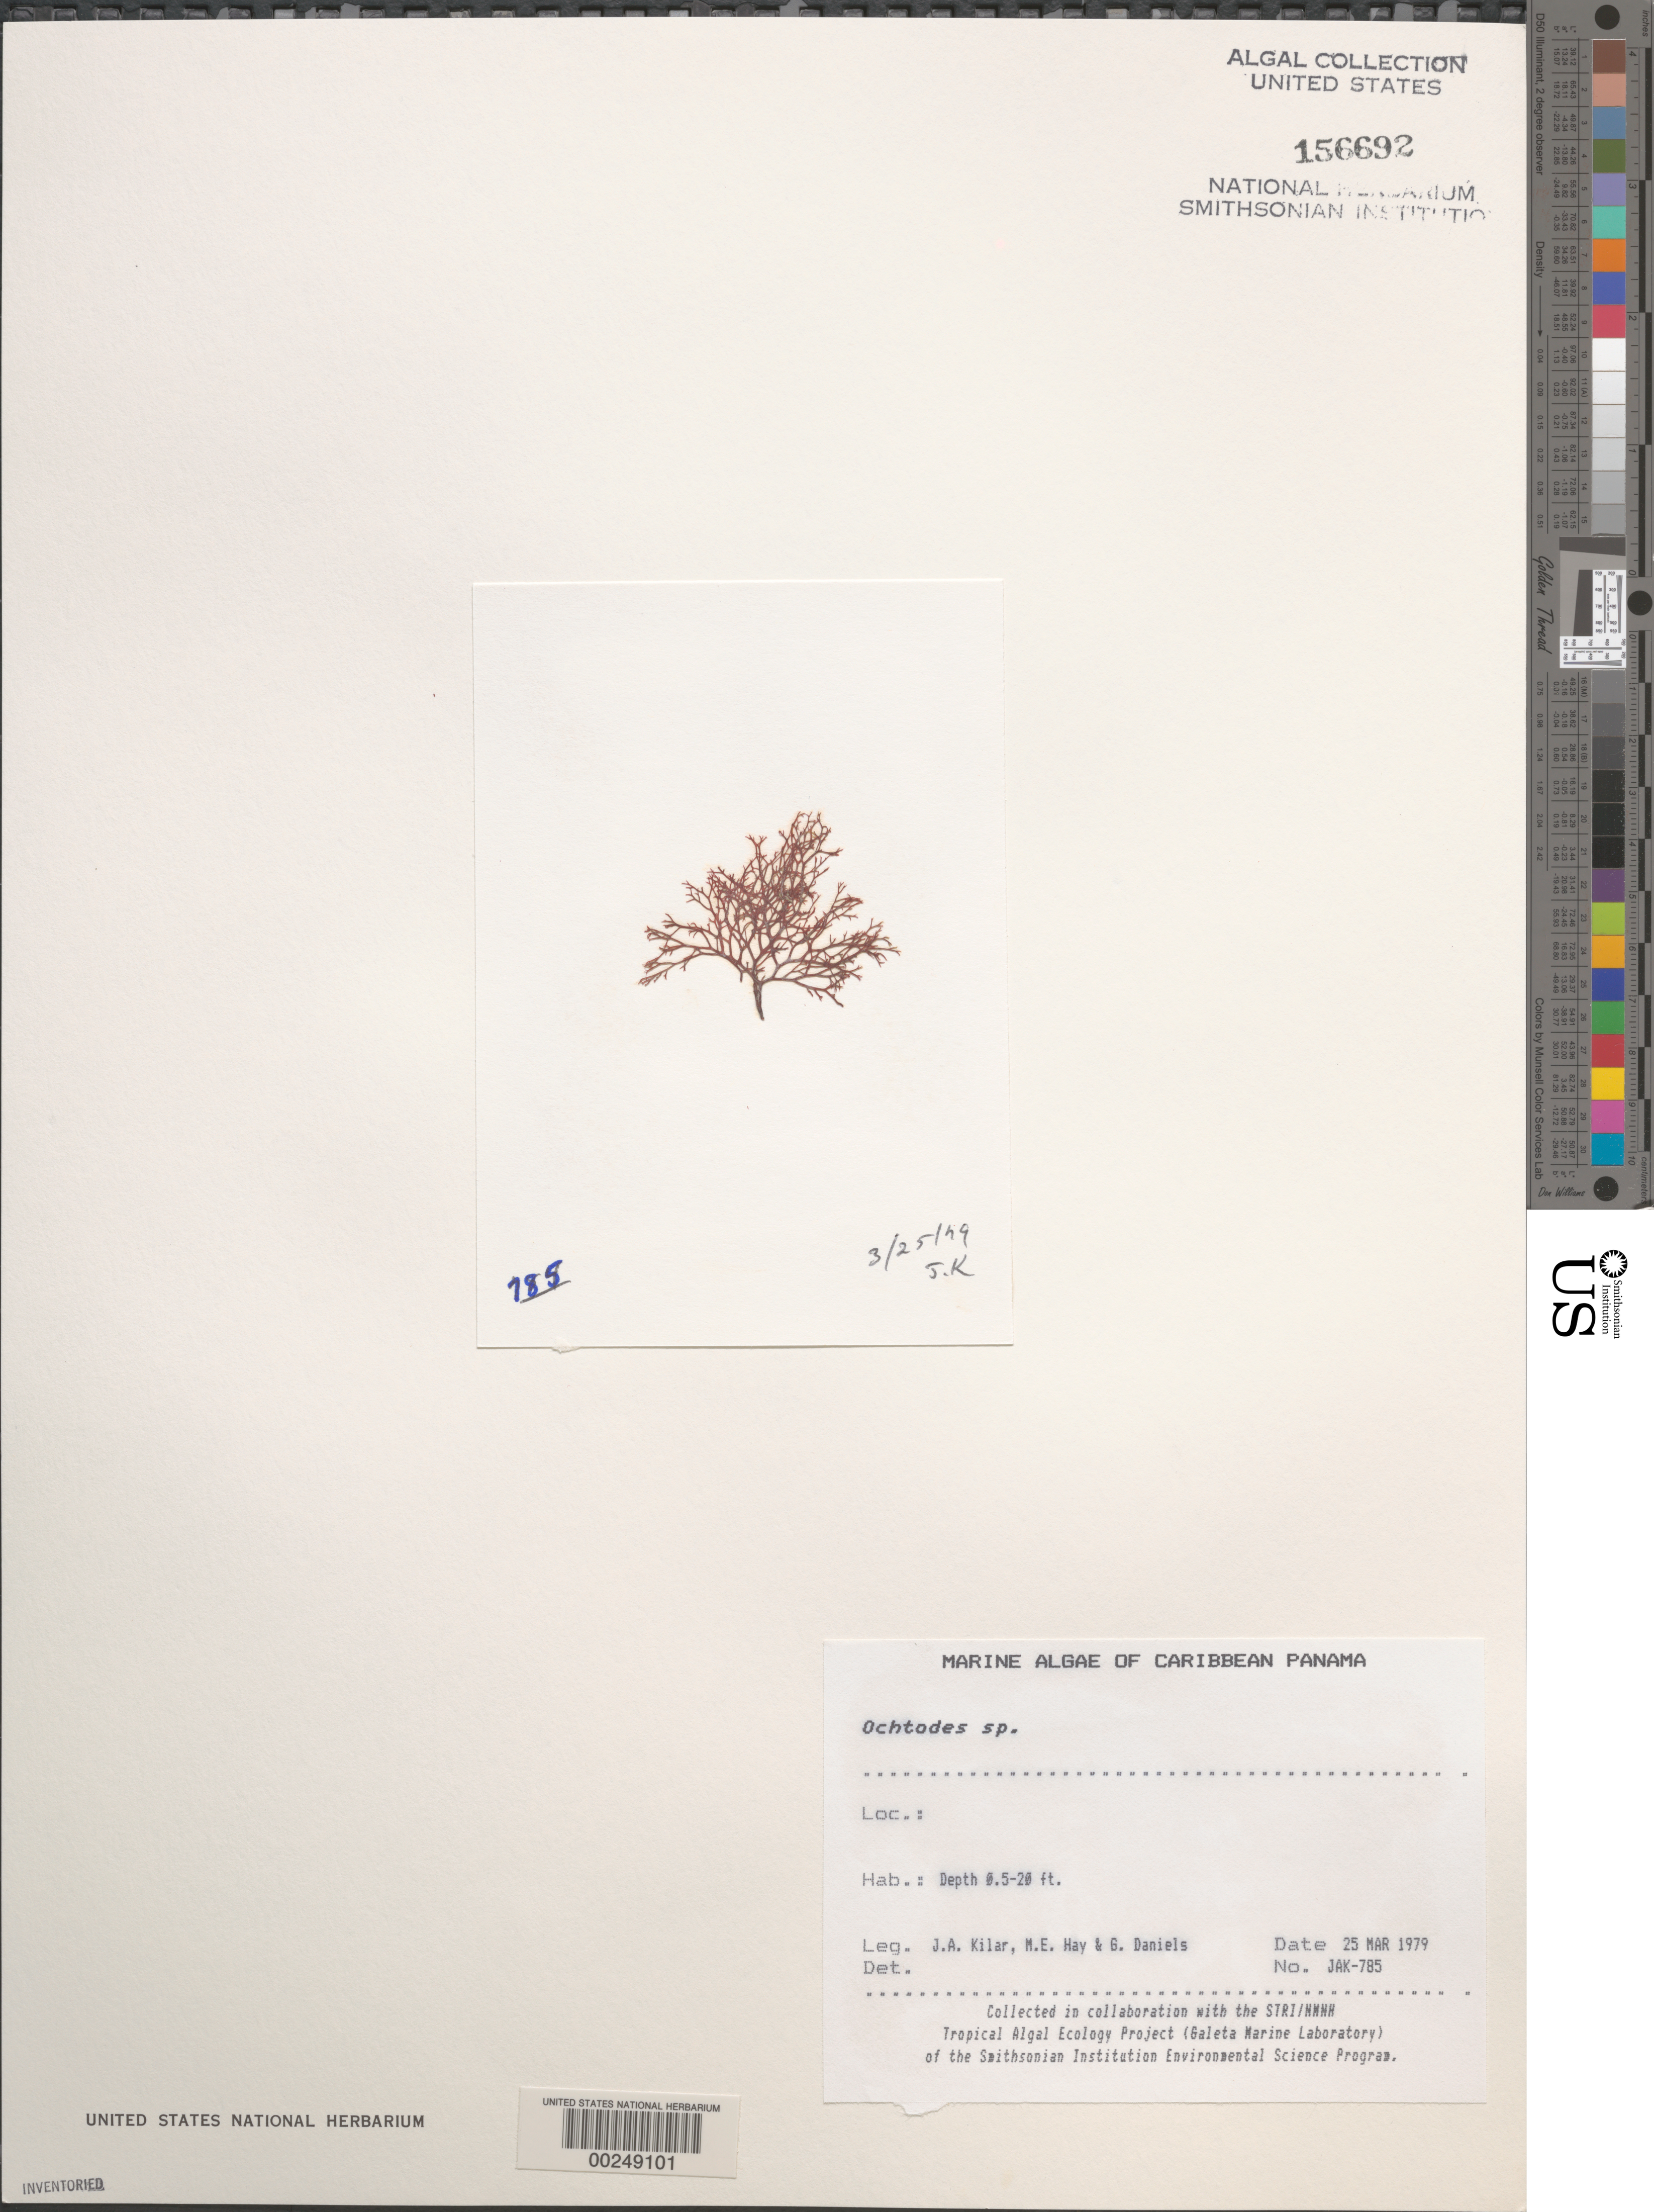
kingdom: Plantae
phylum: Rhodophyta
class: Florideophyceae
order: Gigartinales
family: Rhizophyllidaceae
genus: Ochtodes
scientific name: Ochtodes sp.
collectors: J. A. Kilar, M. E. Hay & G. S. Daniels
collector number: JAK-785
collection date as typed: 25 Mar 1979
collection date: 1979-03-25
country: Panama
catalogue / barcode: US 156692